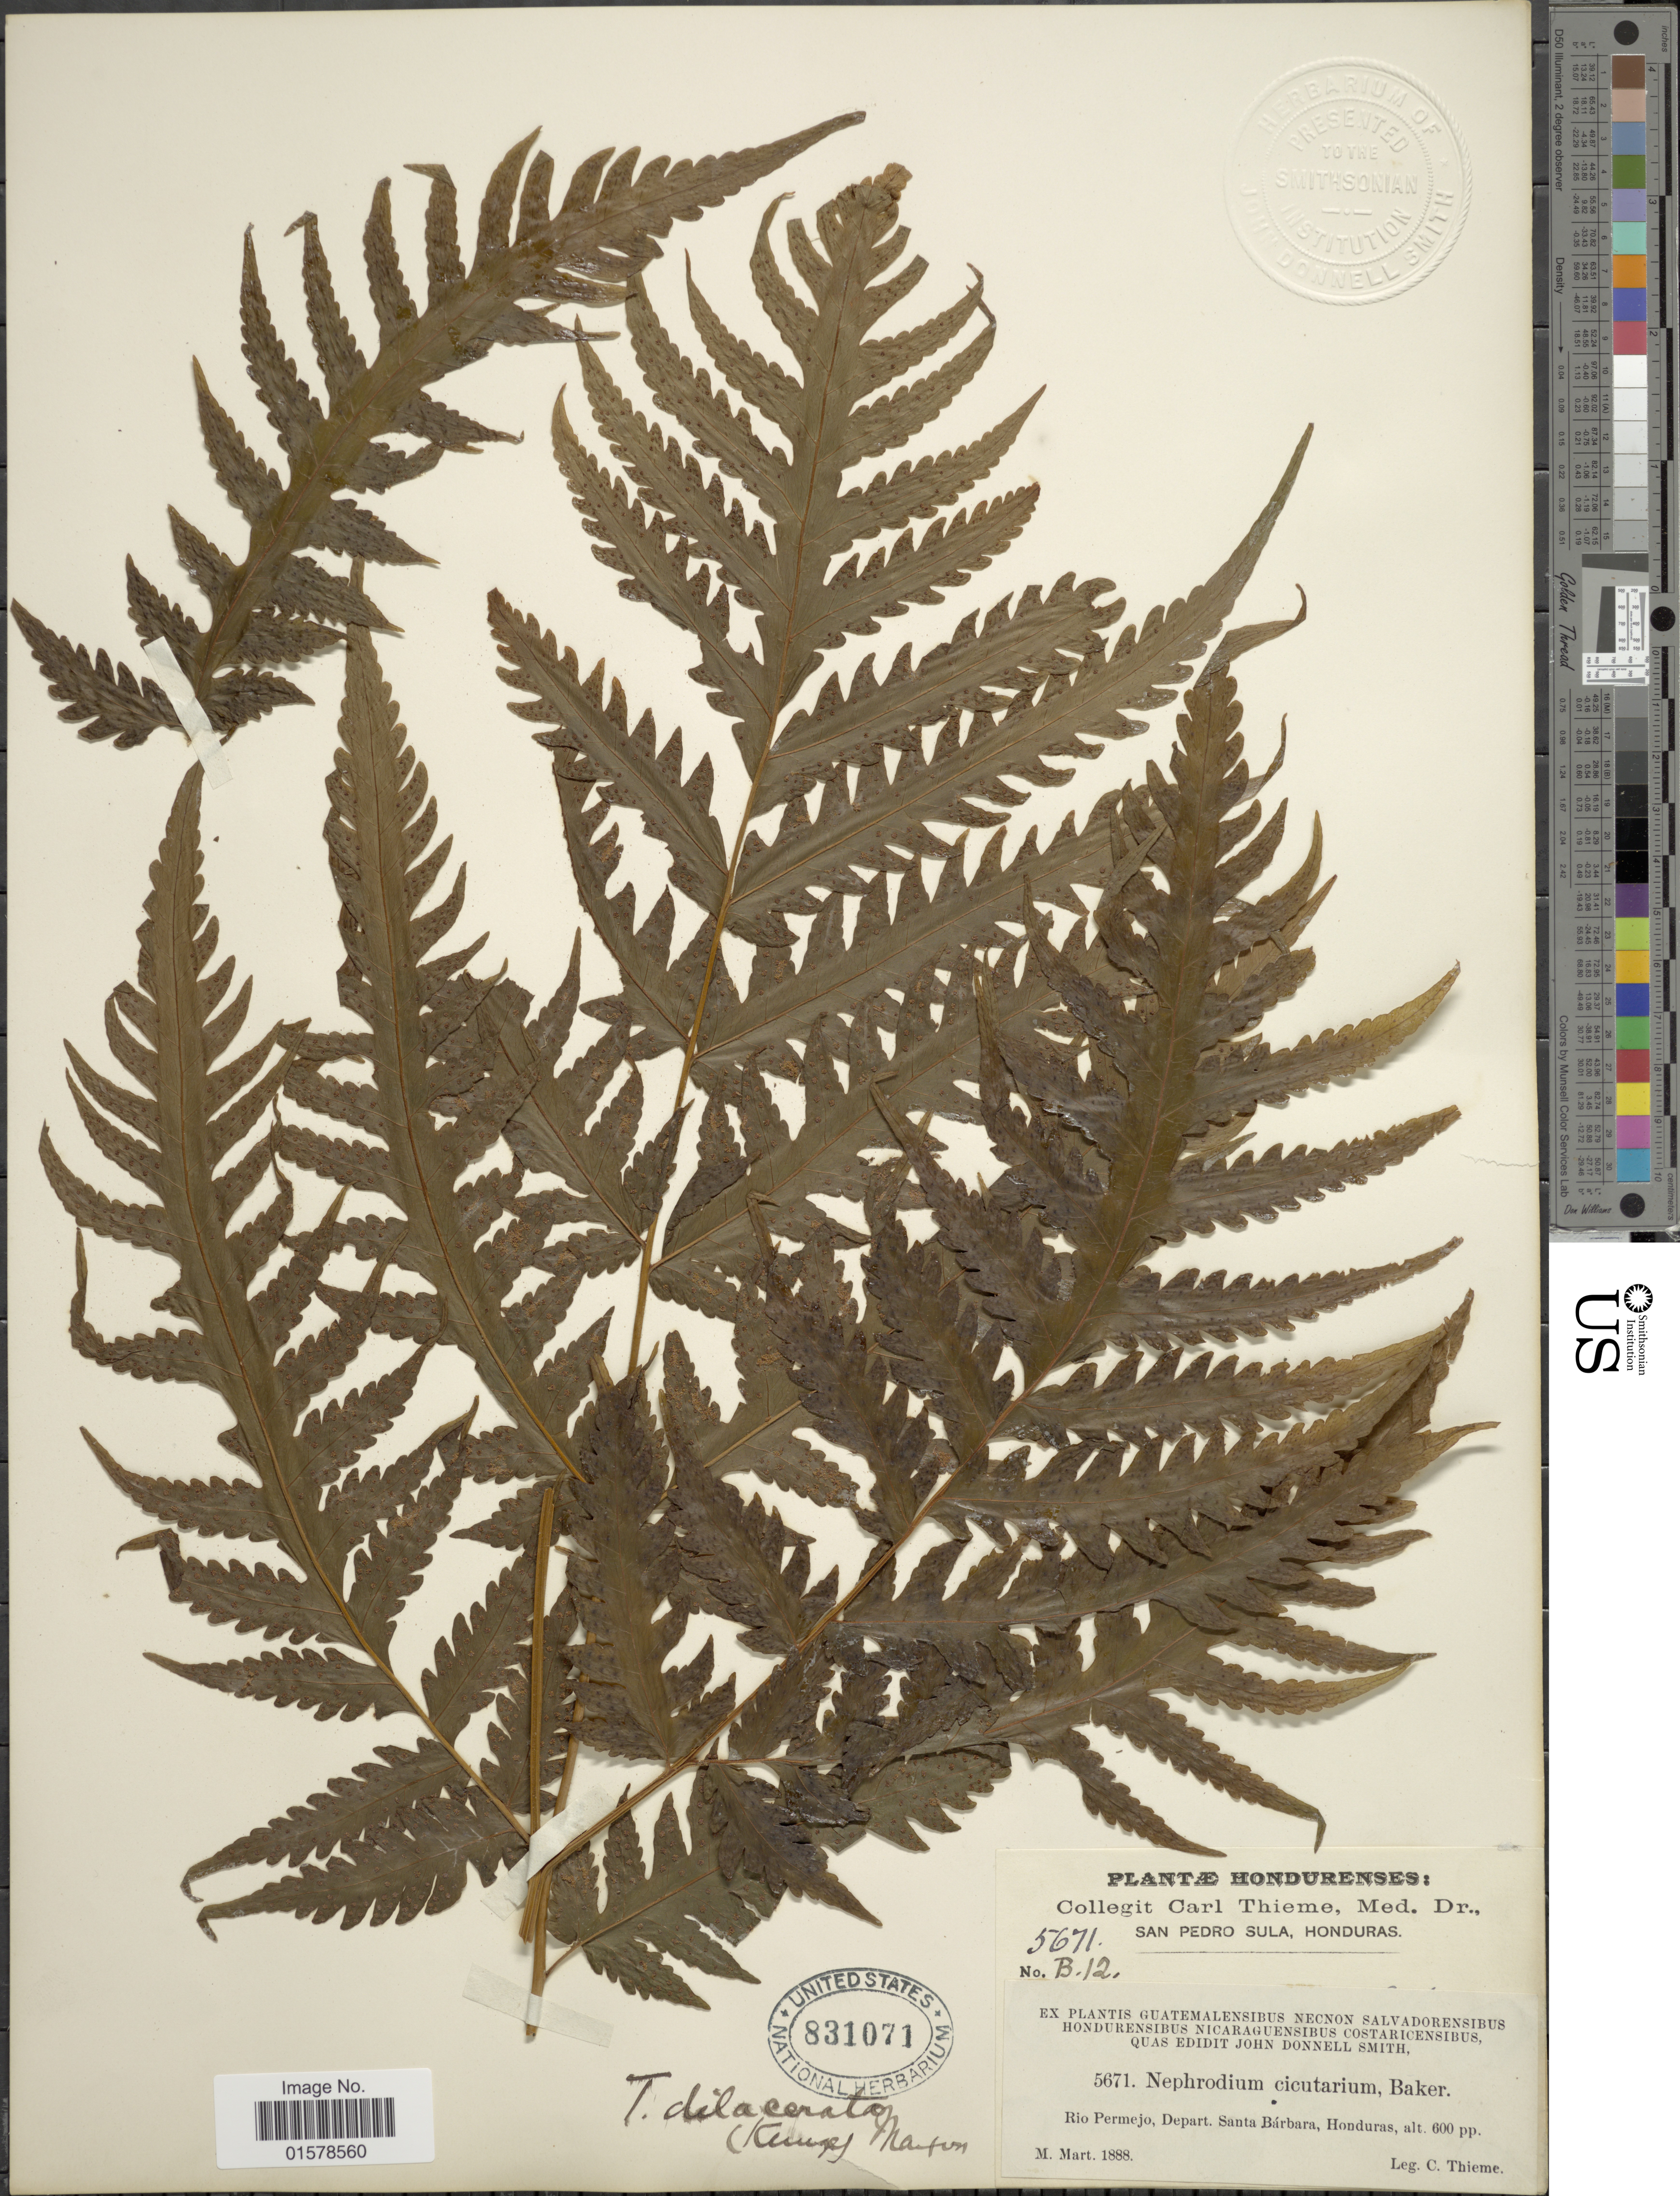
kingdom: Plantae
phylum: Tracheophyta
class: Polypodiopsida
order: Polypodiales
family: Tectariaceae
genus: Tectaria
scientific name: Tectaria mexicana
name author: (Fée) C.V. Morton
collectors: C. Thieme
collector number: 5671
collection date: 1888-03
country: Honduras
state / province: Santa Bárbara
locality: Rio Permejo, Depart. Santa Barbara, Honduras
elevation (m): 183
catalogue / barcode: US 831071